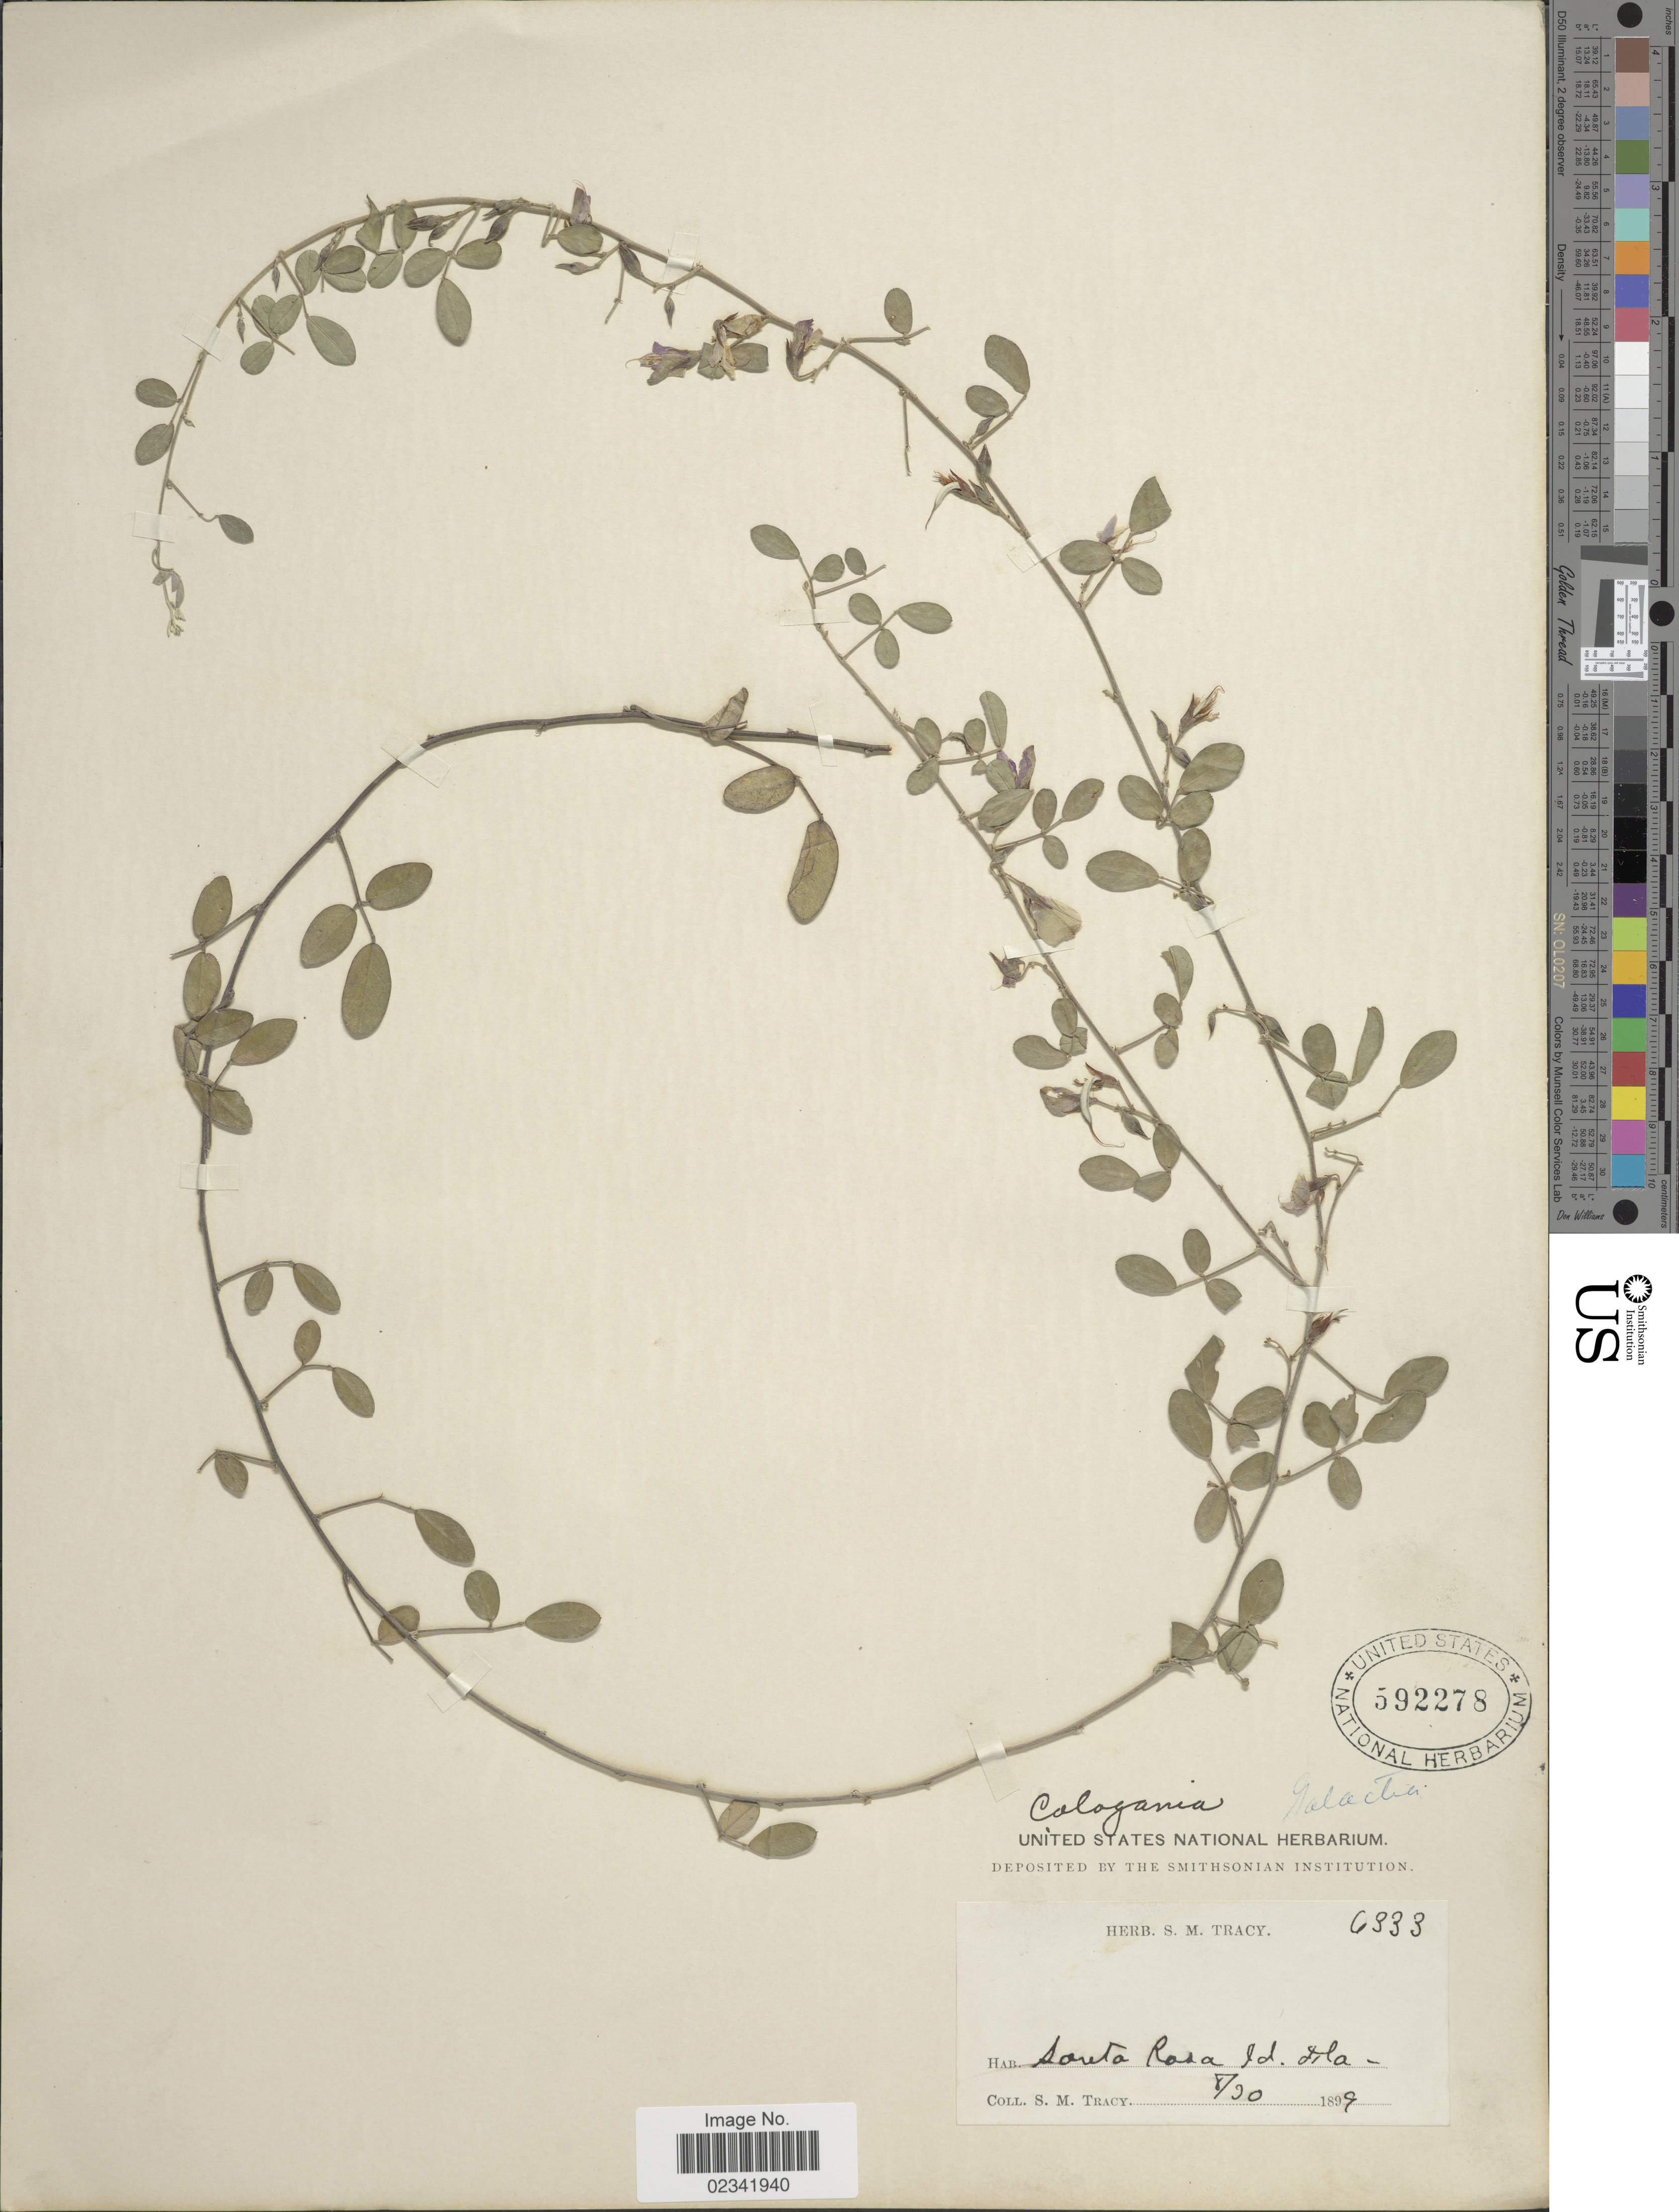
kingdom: Plantae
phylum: Tracheophyta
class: Magnoliopsida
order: Fabales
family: Fabaceae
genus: Galactia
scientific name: Galactia sp.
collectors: S. M. Tracy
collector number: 6333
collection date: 1899-08-30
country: United States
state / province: Florida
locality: Santa Rosa Id.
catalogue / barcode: US 592278